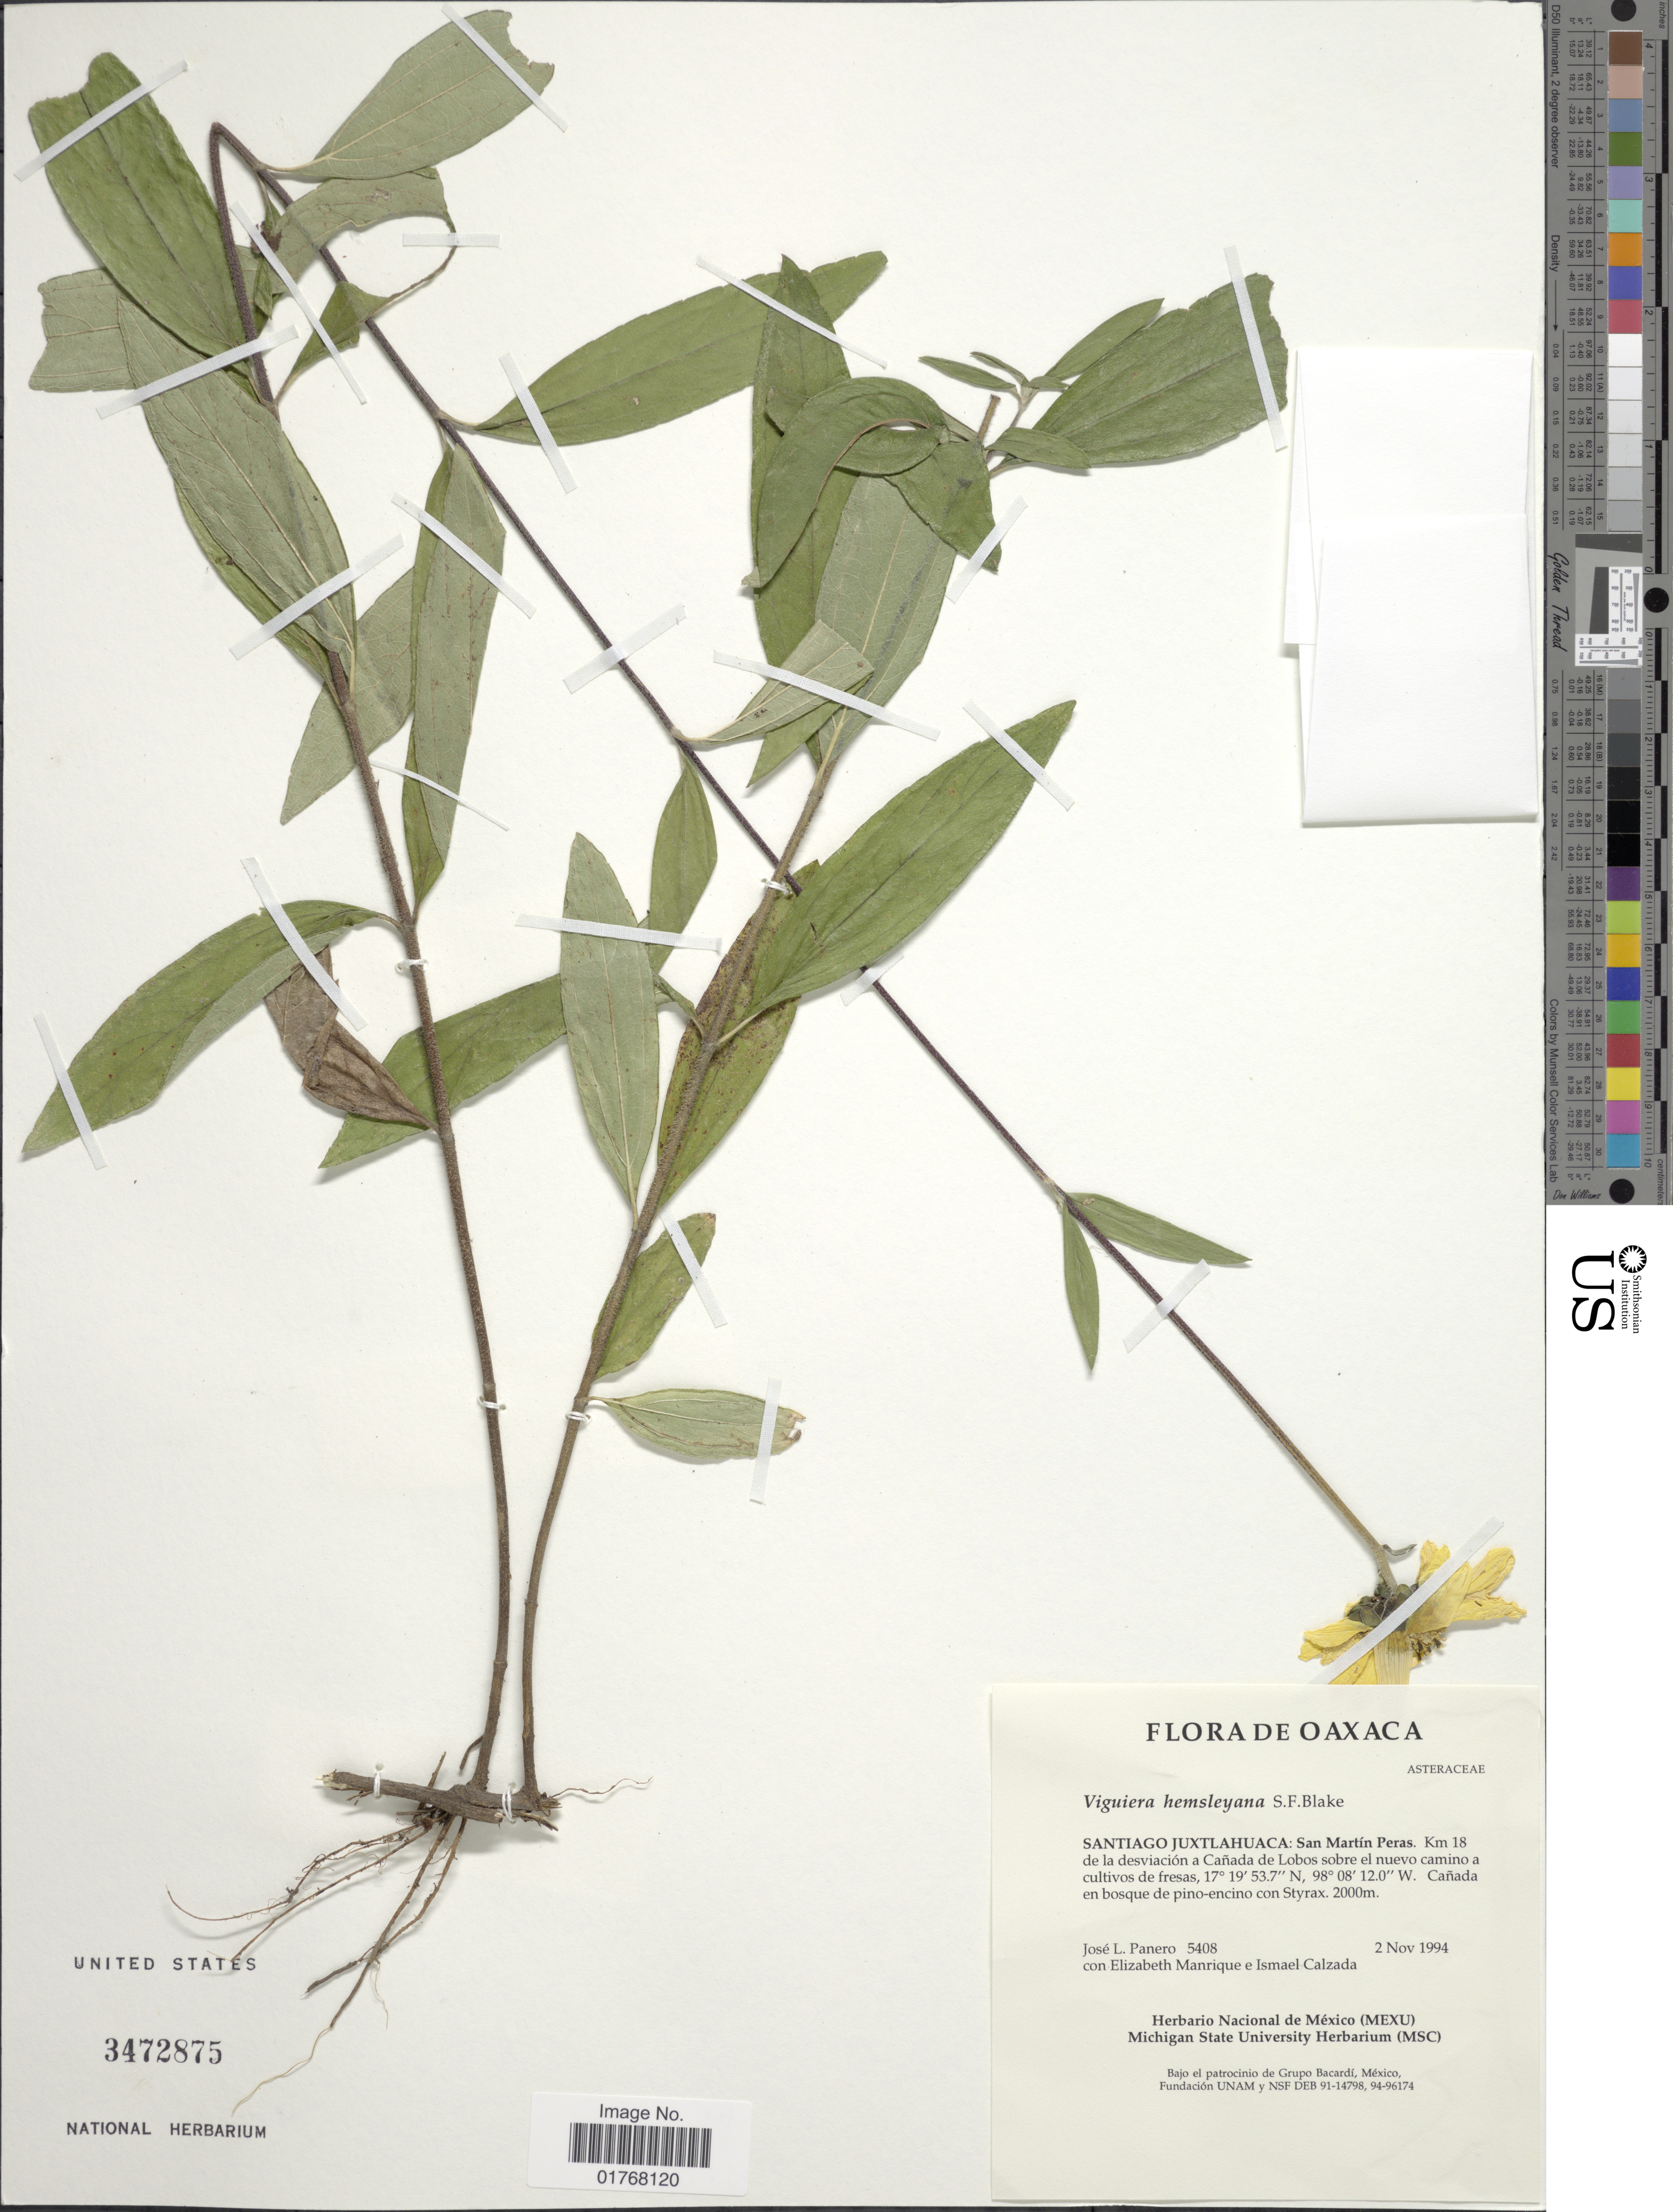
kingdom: Plantae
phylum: Tracheophyta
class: Magnoliopsida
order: Asterales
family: Asteraceae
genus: Viguiera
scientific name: Viguiera hemsleyana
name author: S.F. Blake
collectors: J. L. Panero, E. Manrique & I. Calzada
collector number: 5408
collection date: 1994-11-02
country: Mexico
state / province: Oaxaca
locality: Santiago Juxtlahuaca: San Martín Peras. Km 18 de la desviación a Cañada de Lobos sobre el nuevo camino a cultivos de fresas, Cañada en bosque de pono-encino con Styrax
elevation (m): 2000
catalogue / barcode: US 3472875